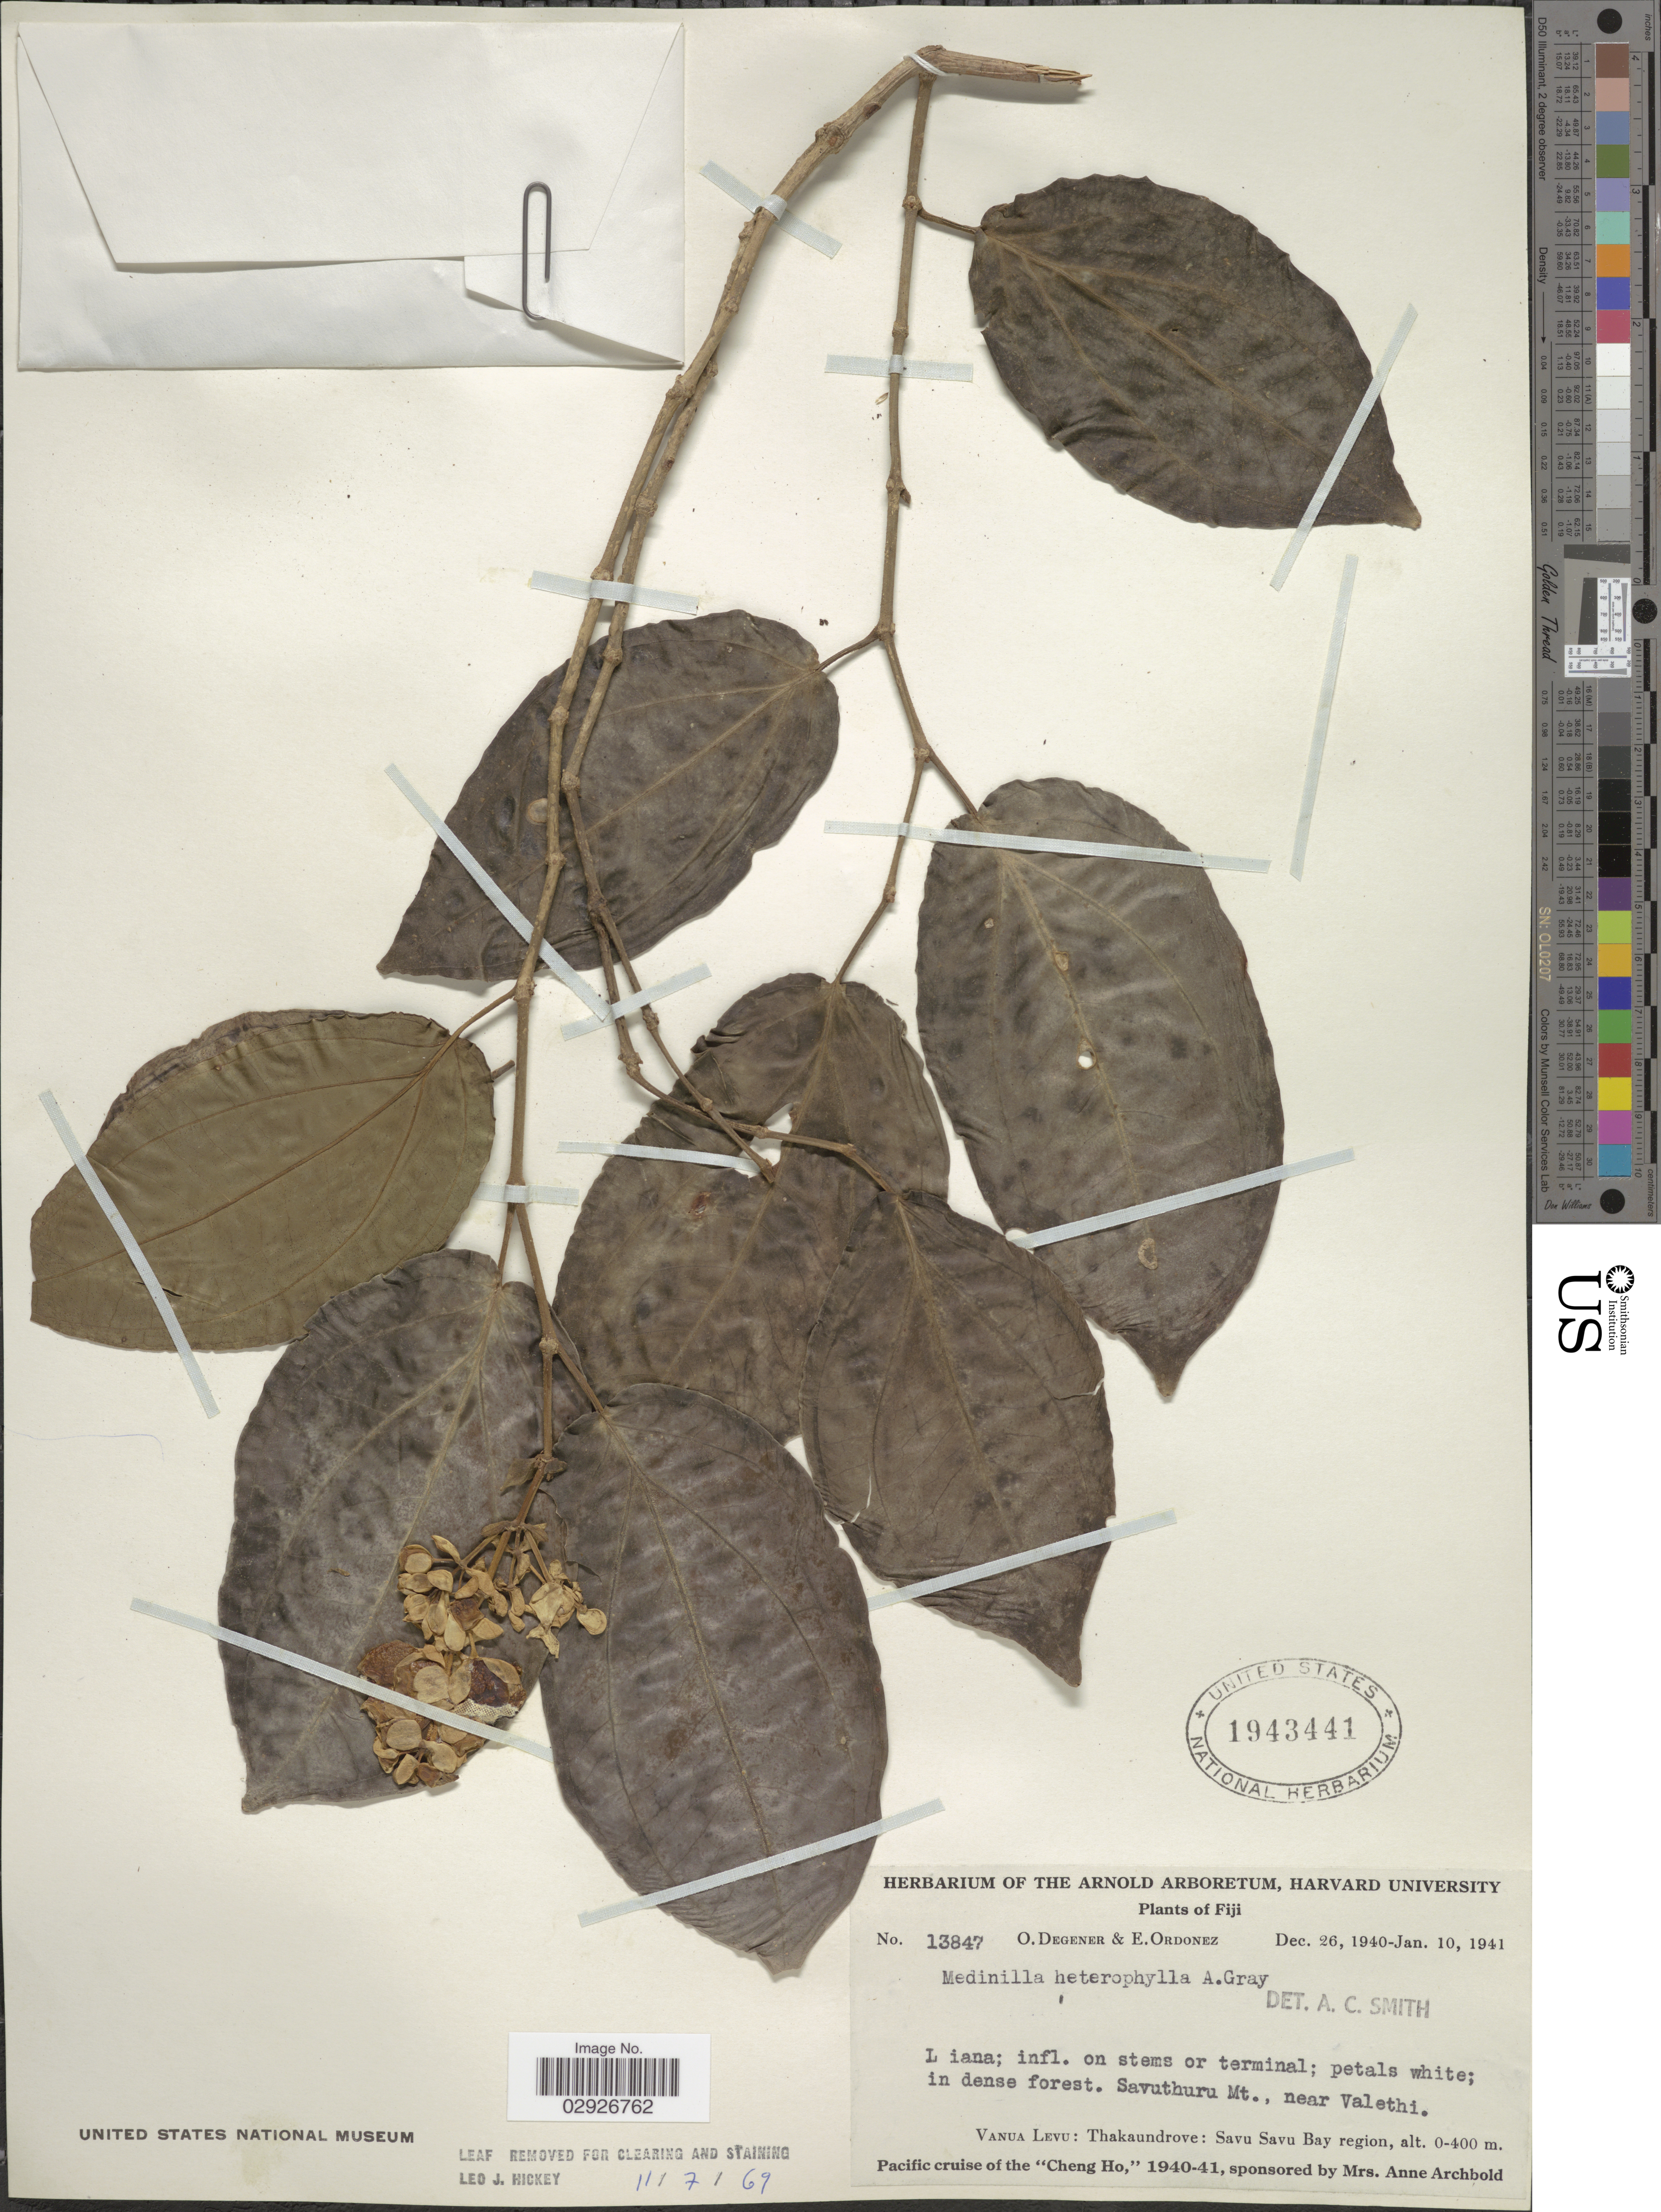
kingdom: Plantae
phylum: Tracheophyta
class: Magnoliopsida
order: Myrtales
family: Melastomataceae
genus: Medinilla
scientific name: Medinilla heterophylla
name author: A. Gray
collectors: O. Degener & E. Ordonez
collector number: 13847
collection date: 1940-12-26/1941-01-10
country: Fiji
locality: Savuthuru Mt., near Valethi. Vanua Levu: Thakaundrove: Savu Savu Bay region.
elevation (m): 0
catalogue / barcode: US 1943441